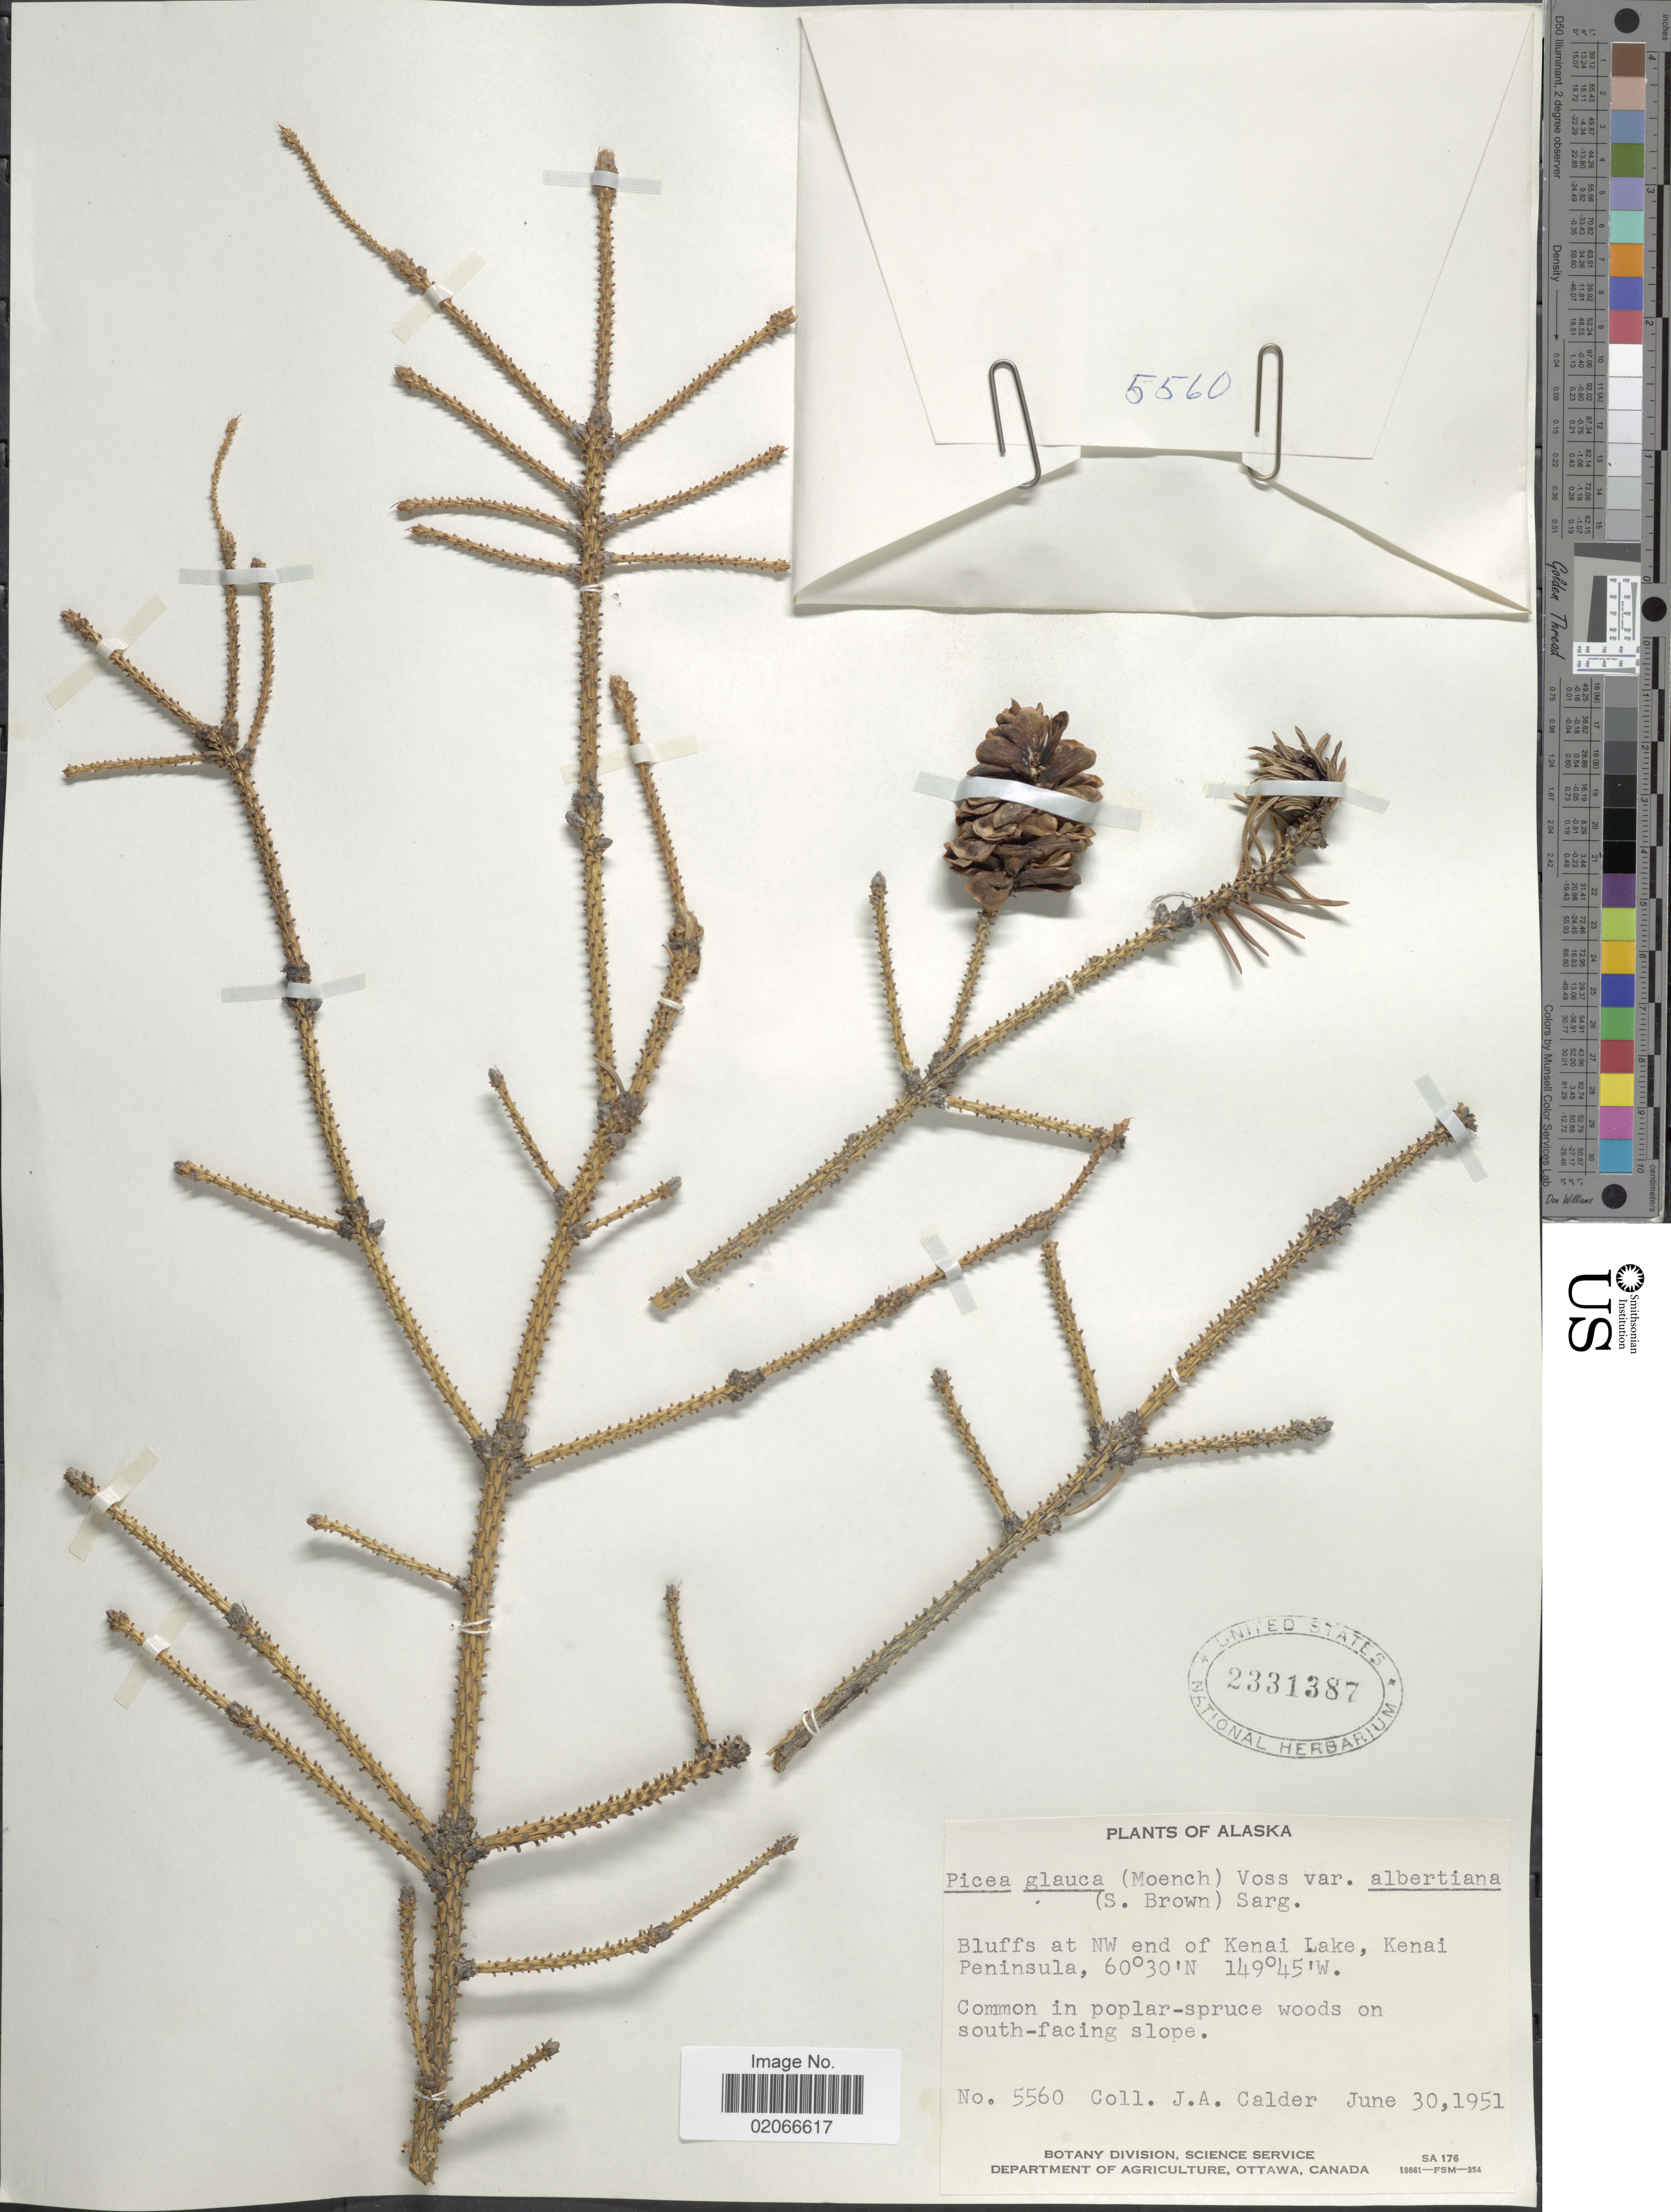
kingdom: Plantae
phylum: Tracheophyta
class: Pinopsida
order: Pinales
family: Pinaceae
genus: Picea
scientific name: Picea glauca var. albertiana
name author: (S. Br.) Sarg.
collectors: J. A. Calder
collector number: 5560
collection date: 1951-06-30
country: United States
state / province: Alaska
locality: Bluffs at NW end of Kenai Lake, Kenai Peninsula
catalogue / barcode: US 2331387